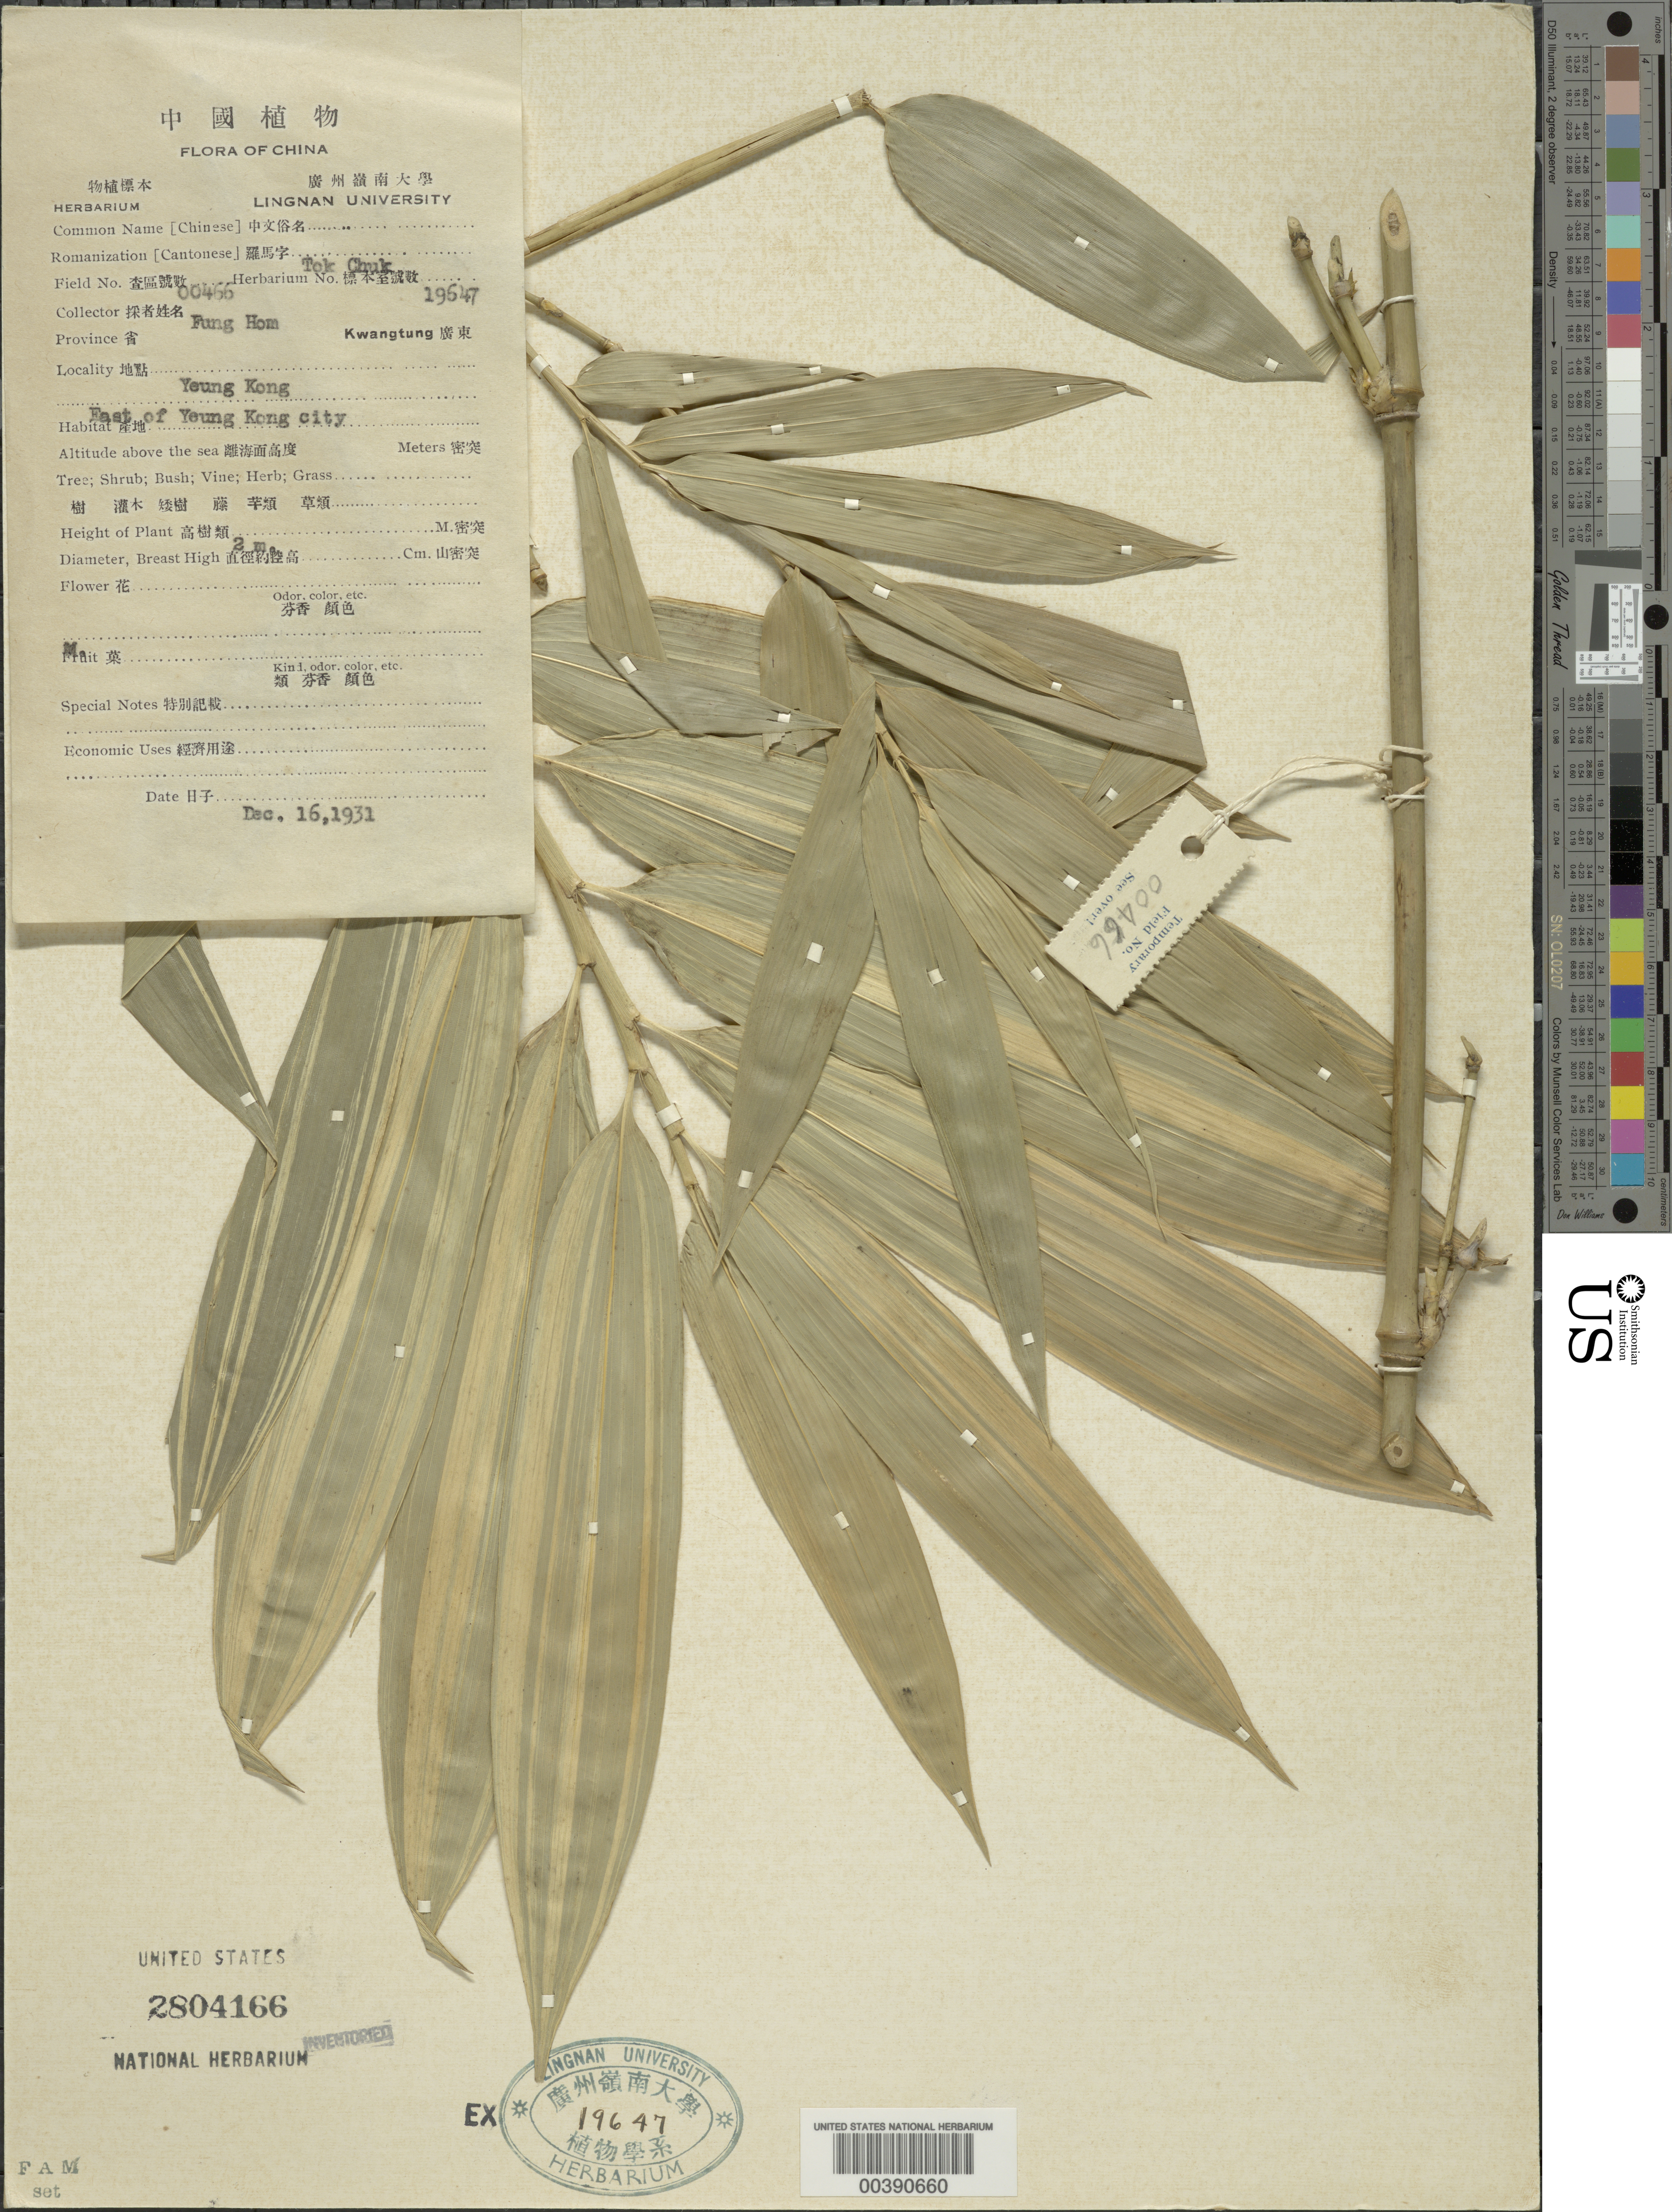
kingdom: Plantae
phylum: Tracheophyta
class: Liliopsida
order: Poales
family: Poaceae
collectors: H. L. Fung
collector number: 466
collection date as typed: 16 Dec 1931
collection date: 1931-12-16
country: China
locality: E of young kong city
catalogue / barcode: US 2804166